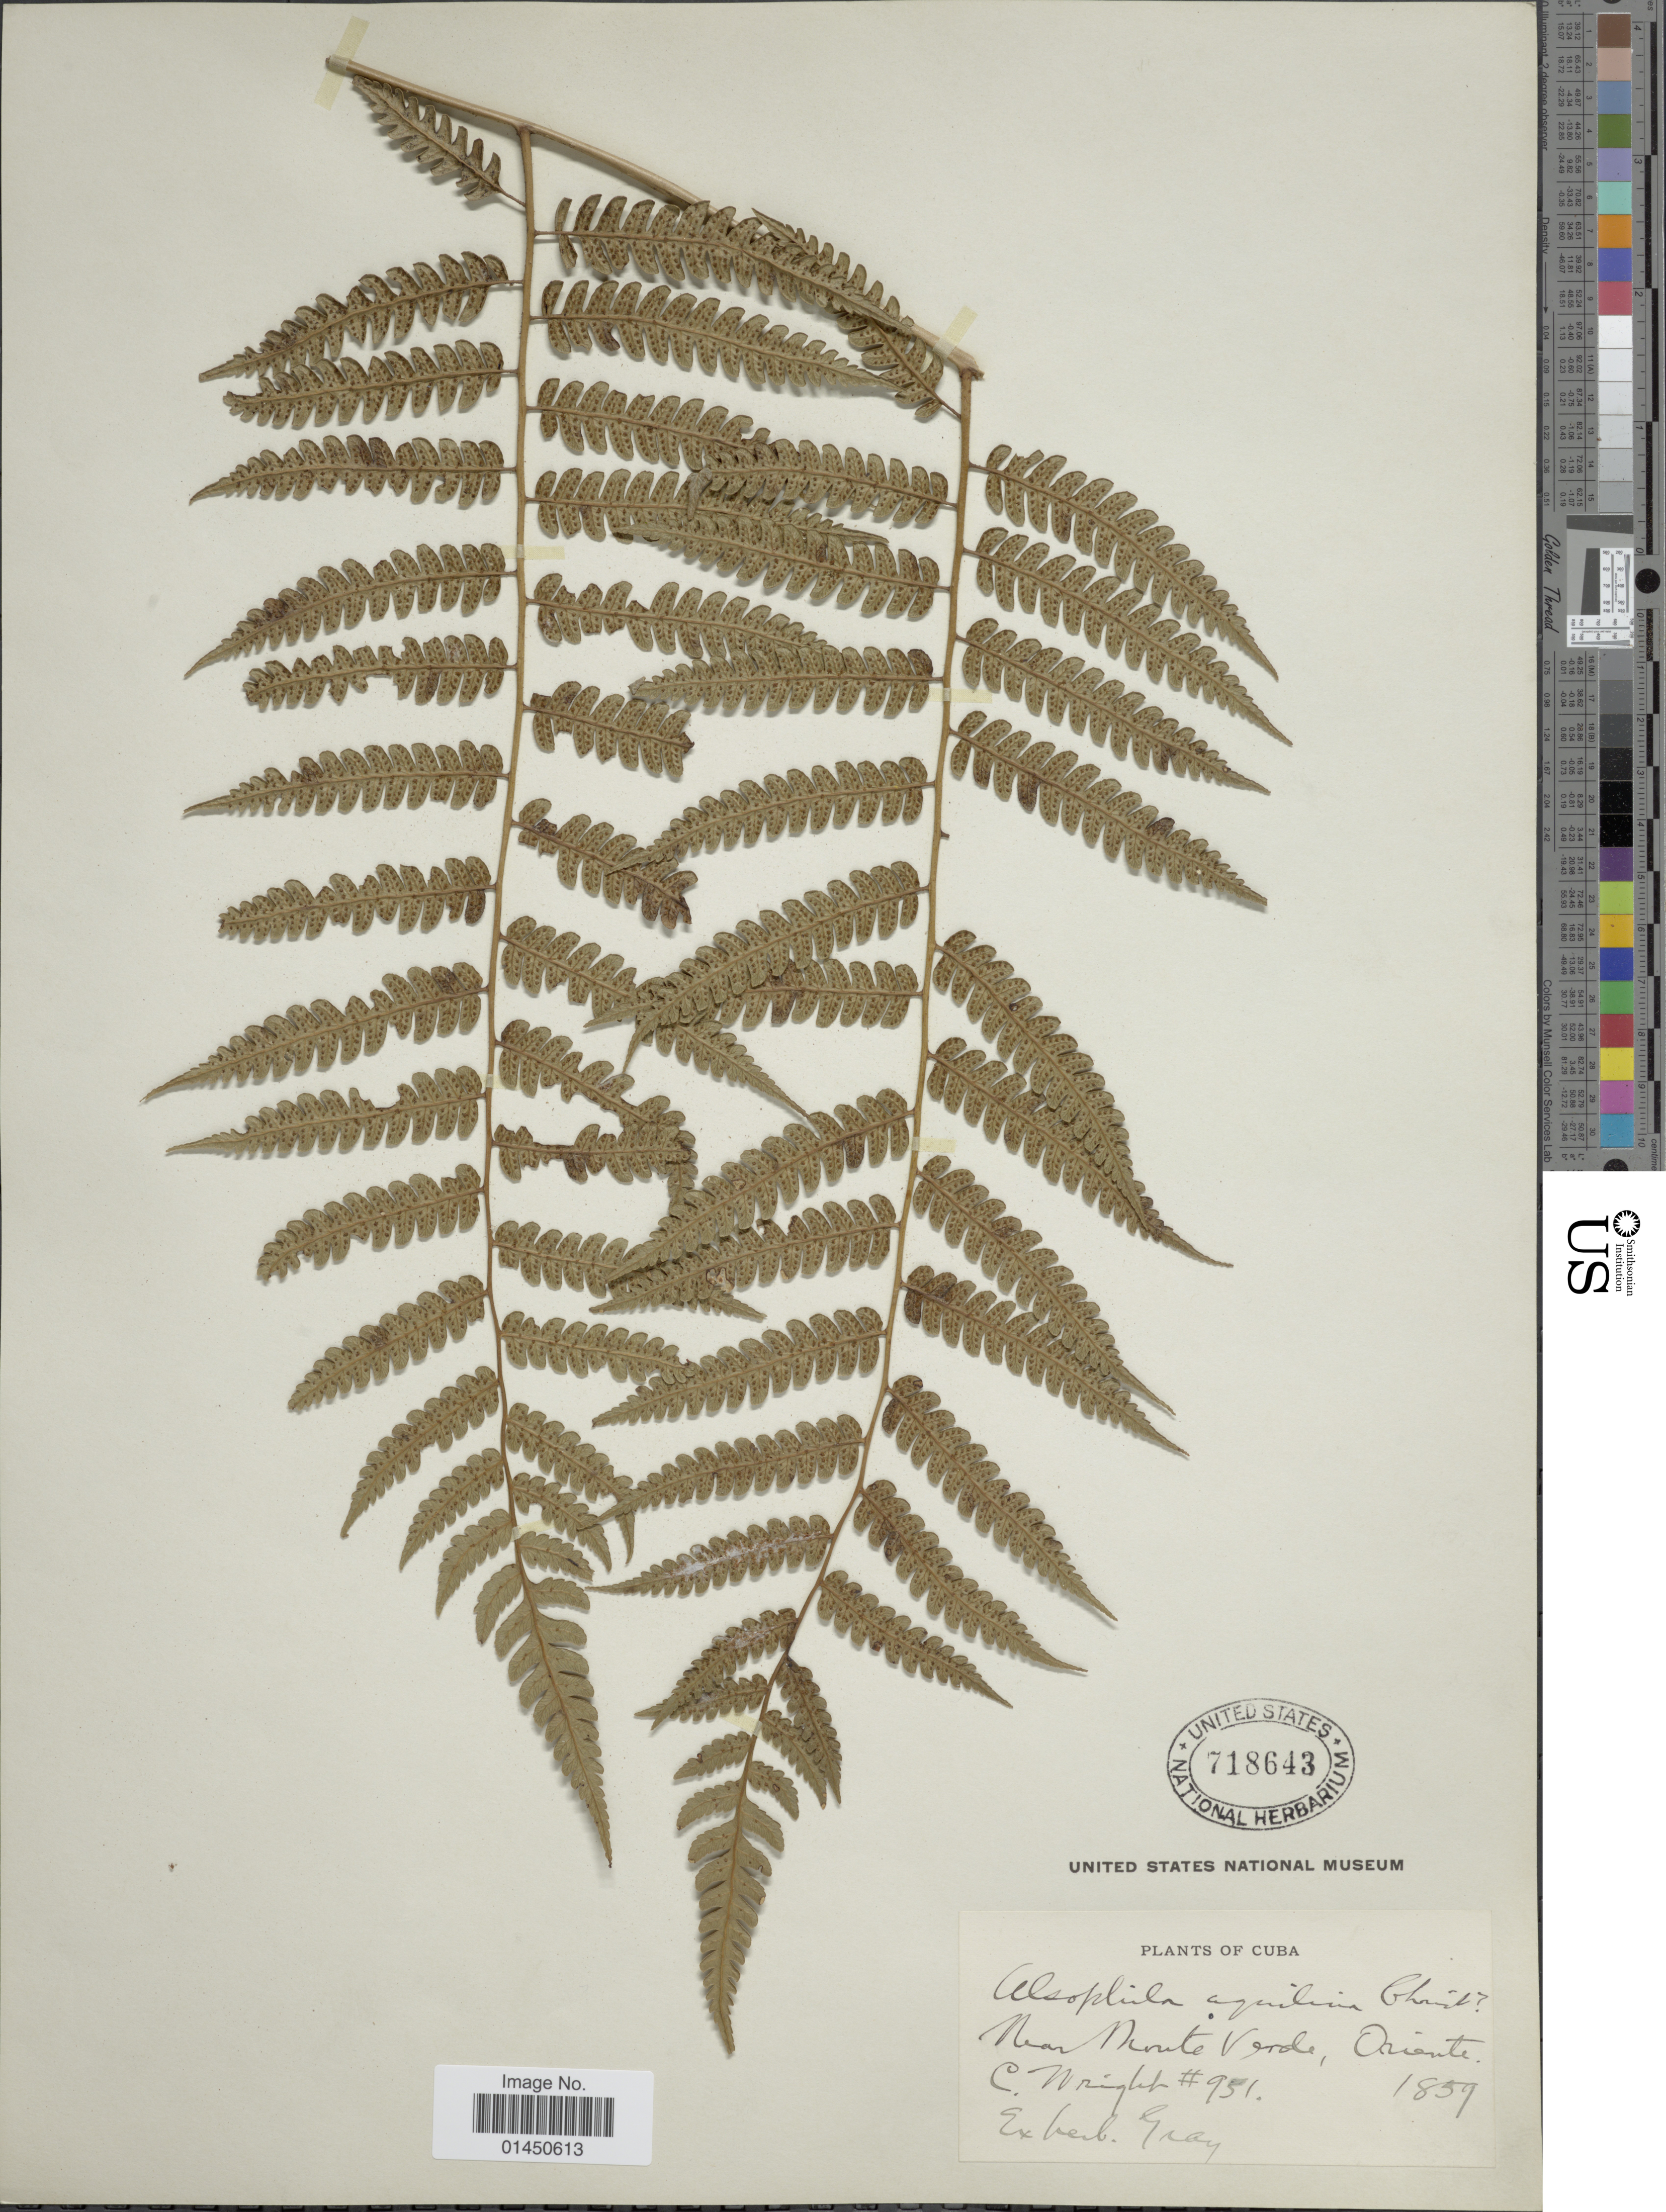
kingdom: Plantae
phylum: Tracheophyta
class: Polypodiopsida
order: Cyatheales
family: Cyatheaceae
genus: Cyathea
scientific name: Cyathea parvula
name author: (Jenman) Domin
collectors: C. Wright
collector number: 951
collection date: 1859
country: Cuba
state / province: Oriente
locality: Near Monte Verde.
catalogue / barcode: US 718643